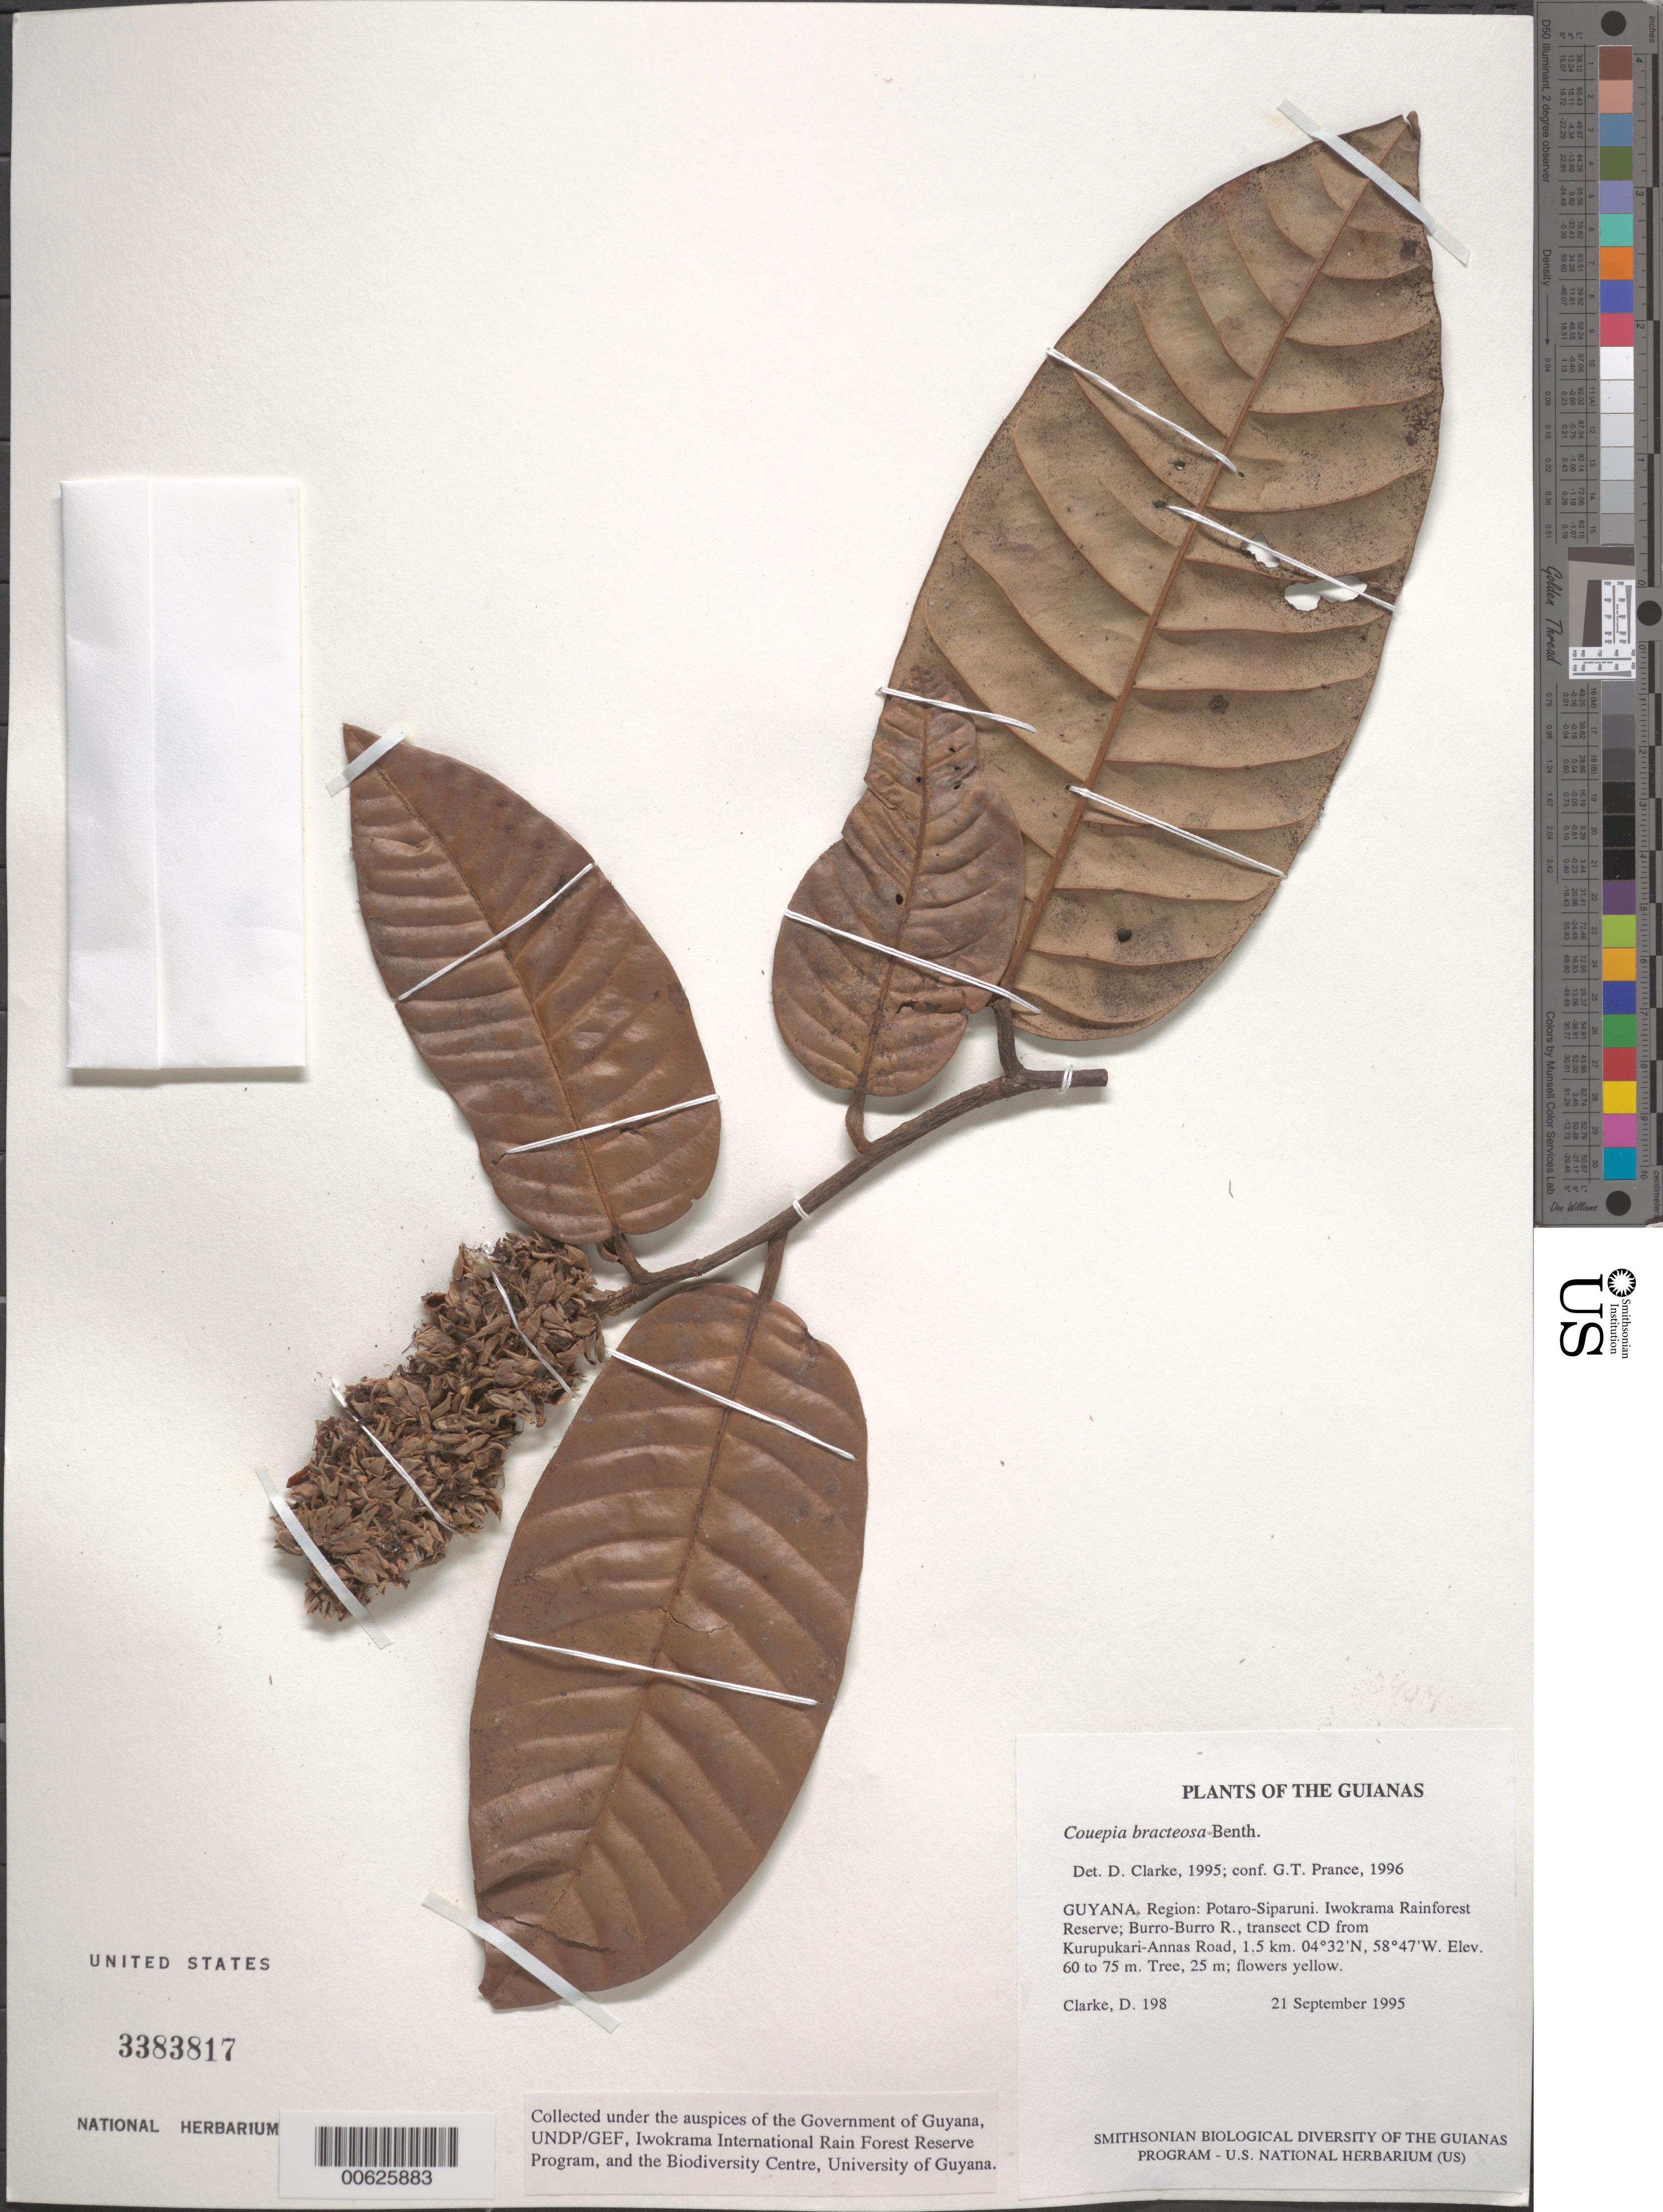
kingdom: Plantae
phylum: Tracheophyta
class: Magnoliopsida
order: Malpighiales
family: Chrysobalanaceae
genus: Couepia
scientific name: Couepia bracteosa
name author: Benth.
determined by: Prance, G. T.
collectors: H. D. Clarke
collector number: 198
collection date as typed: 21 September 1995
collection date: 1995-09-21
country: Guyana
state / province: Potaro-Siparuni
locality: Iwokrama Rainforest Reserve; Burro-Burro R., transect CD from Kurupukari-Annas Road, 1.5 km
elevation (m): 60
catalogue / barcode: US 3383817